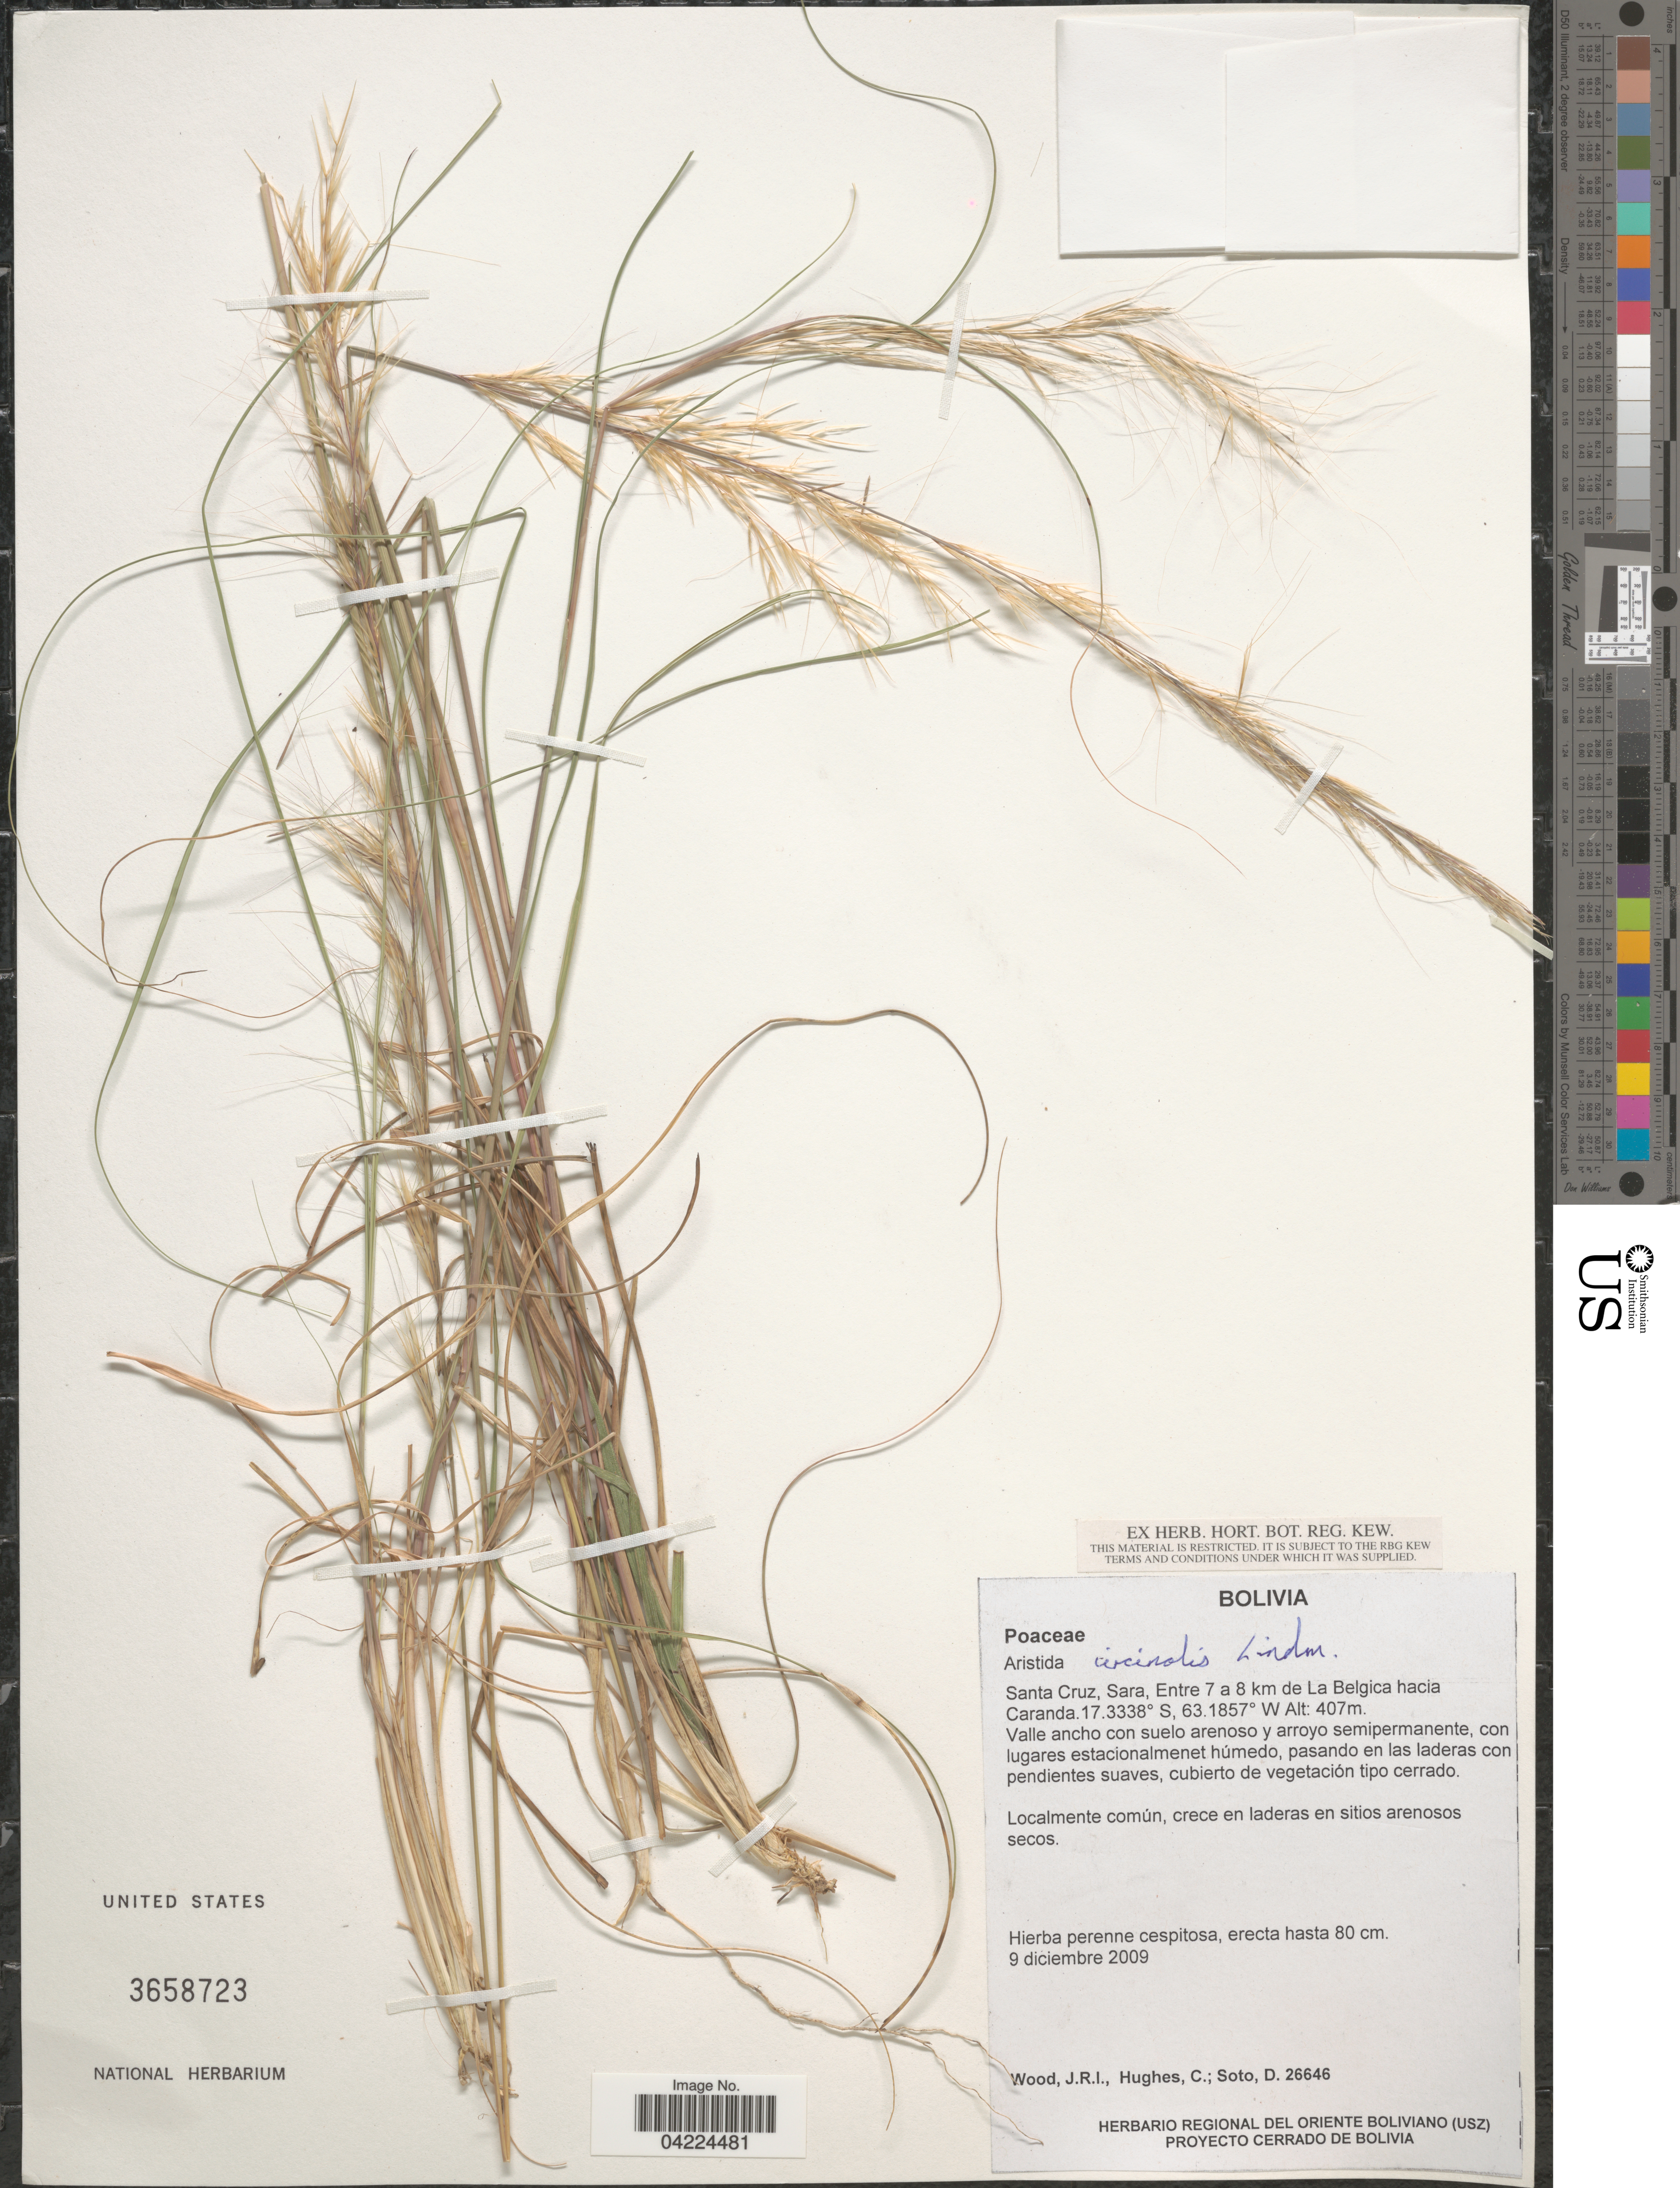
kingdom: Plantae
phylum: Tracheophyta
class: Liliopsida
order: Poales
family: Poaceae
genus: Aristida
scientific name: Aristida circinalis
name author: Lindm.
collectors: J. R. I. Wood, C. E. Hughes & D. Soto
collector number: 26646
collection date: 2009-12-09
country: Bolivia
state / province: Santa Cruz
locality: Sara, Entre 7 a 8 km de La Belgica hacia Caranda.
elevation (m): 407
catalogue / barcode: US 3658723